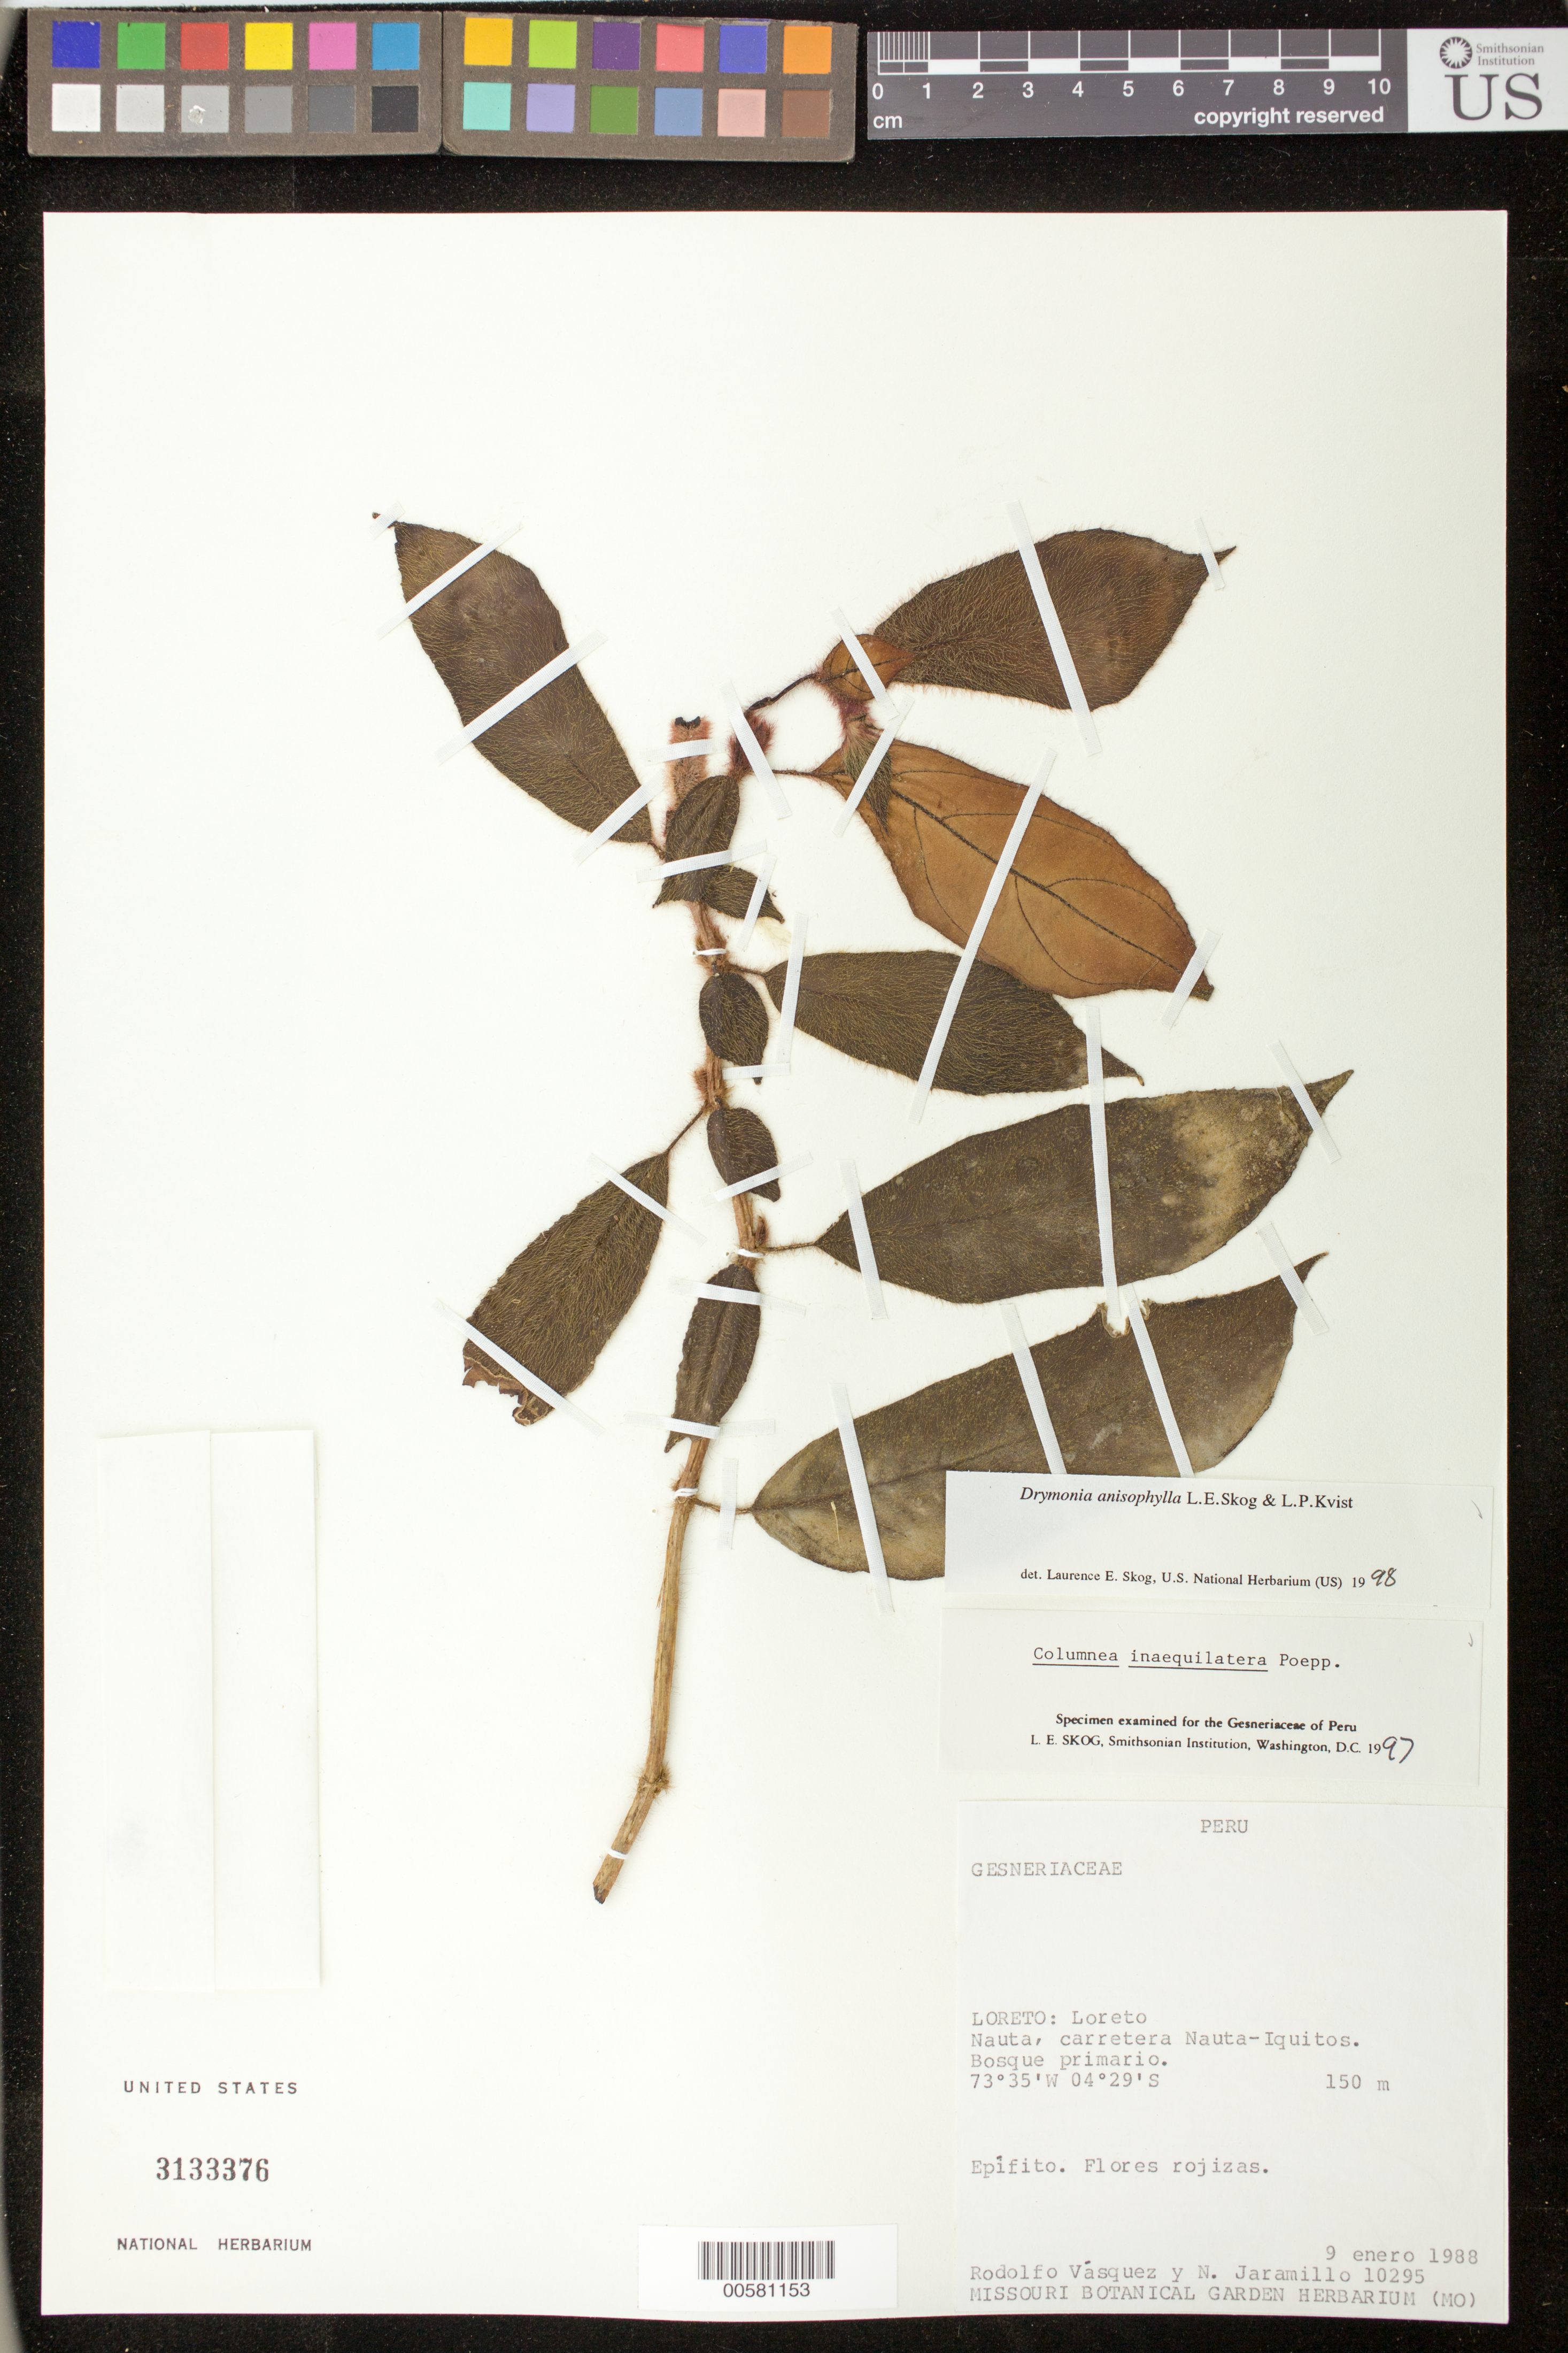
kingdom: Plantae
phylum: Tracheophyta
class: Magnoliopsida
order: Lamiales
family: Gesneriaceae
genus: Drymonia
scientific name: Drymonia anisophylla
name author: L.E. Skog & L.P. Kvist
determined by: Skog, Laurence E.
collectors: R. Vásquez & N. Jaramillo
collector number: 10295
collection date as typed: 09 Jan 1988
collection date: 1988-01-09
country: Peru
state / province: Loreto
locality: Loreto; Nauta, carretera Nauta - Iquitos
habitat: Bosque primario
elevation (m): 150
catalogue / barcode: US 3133376